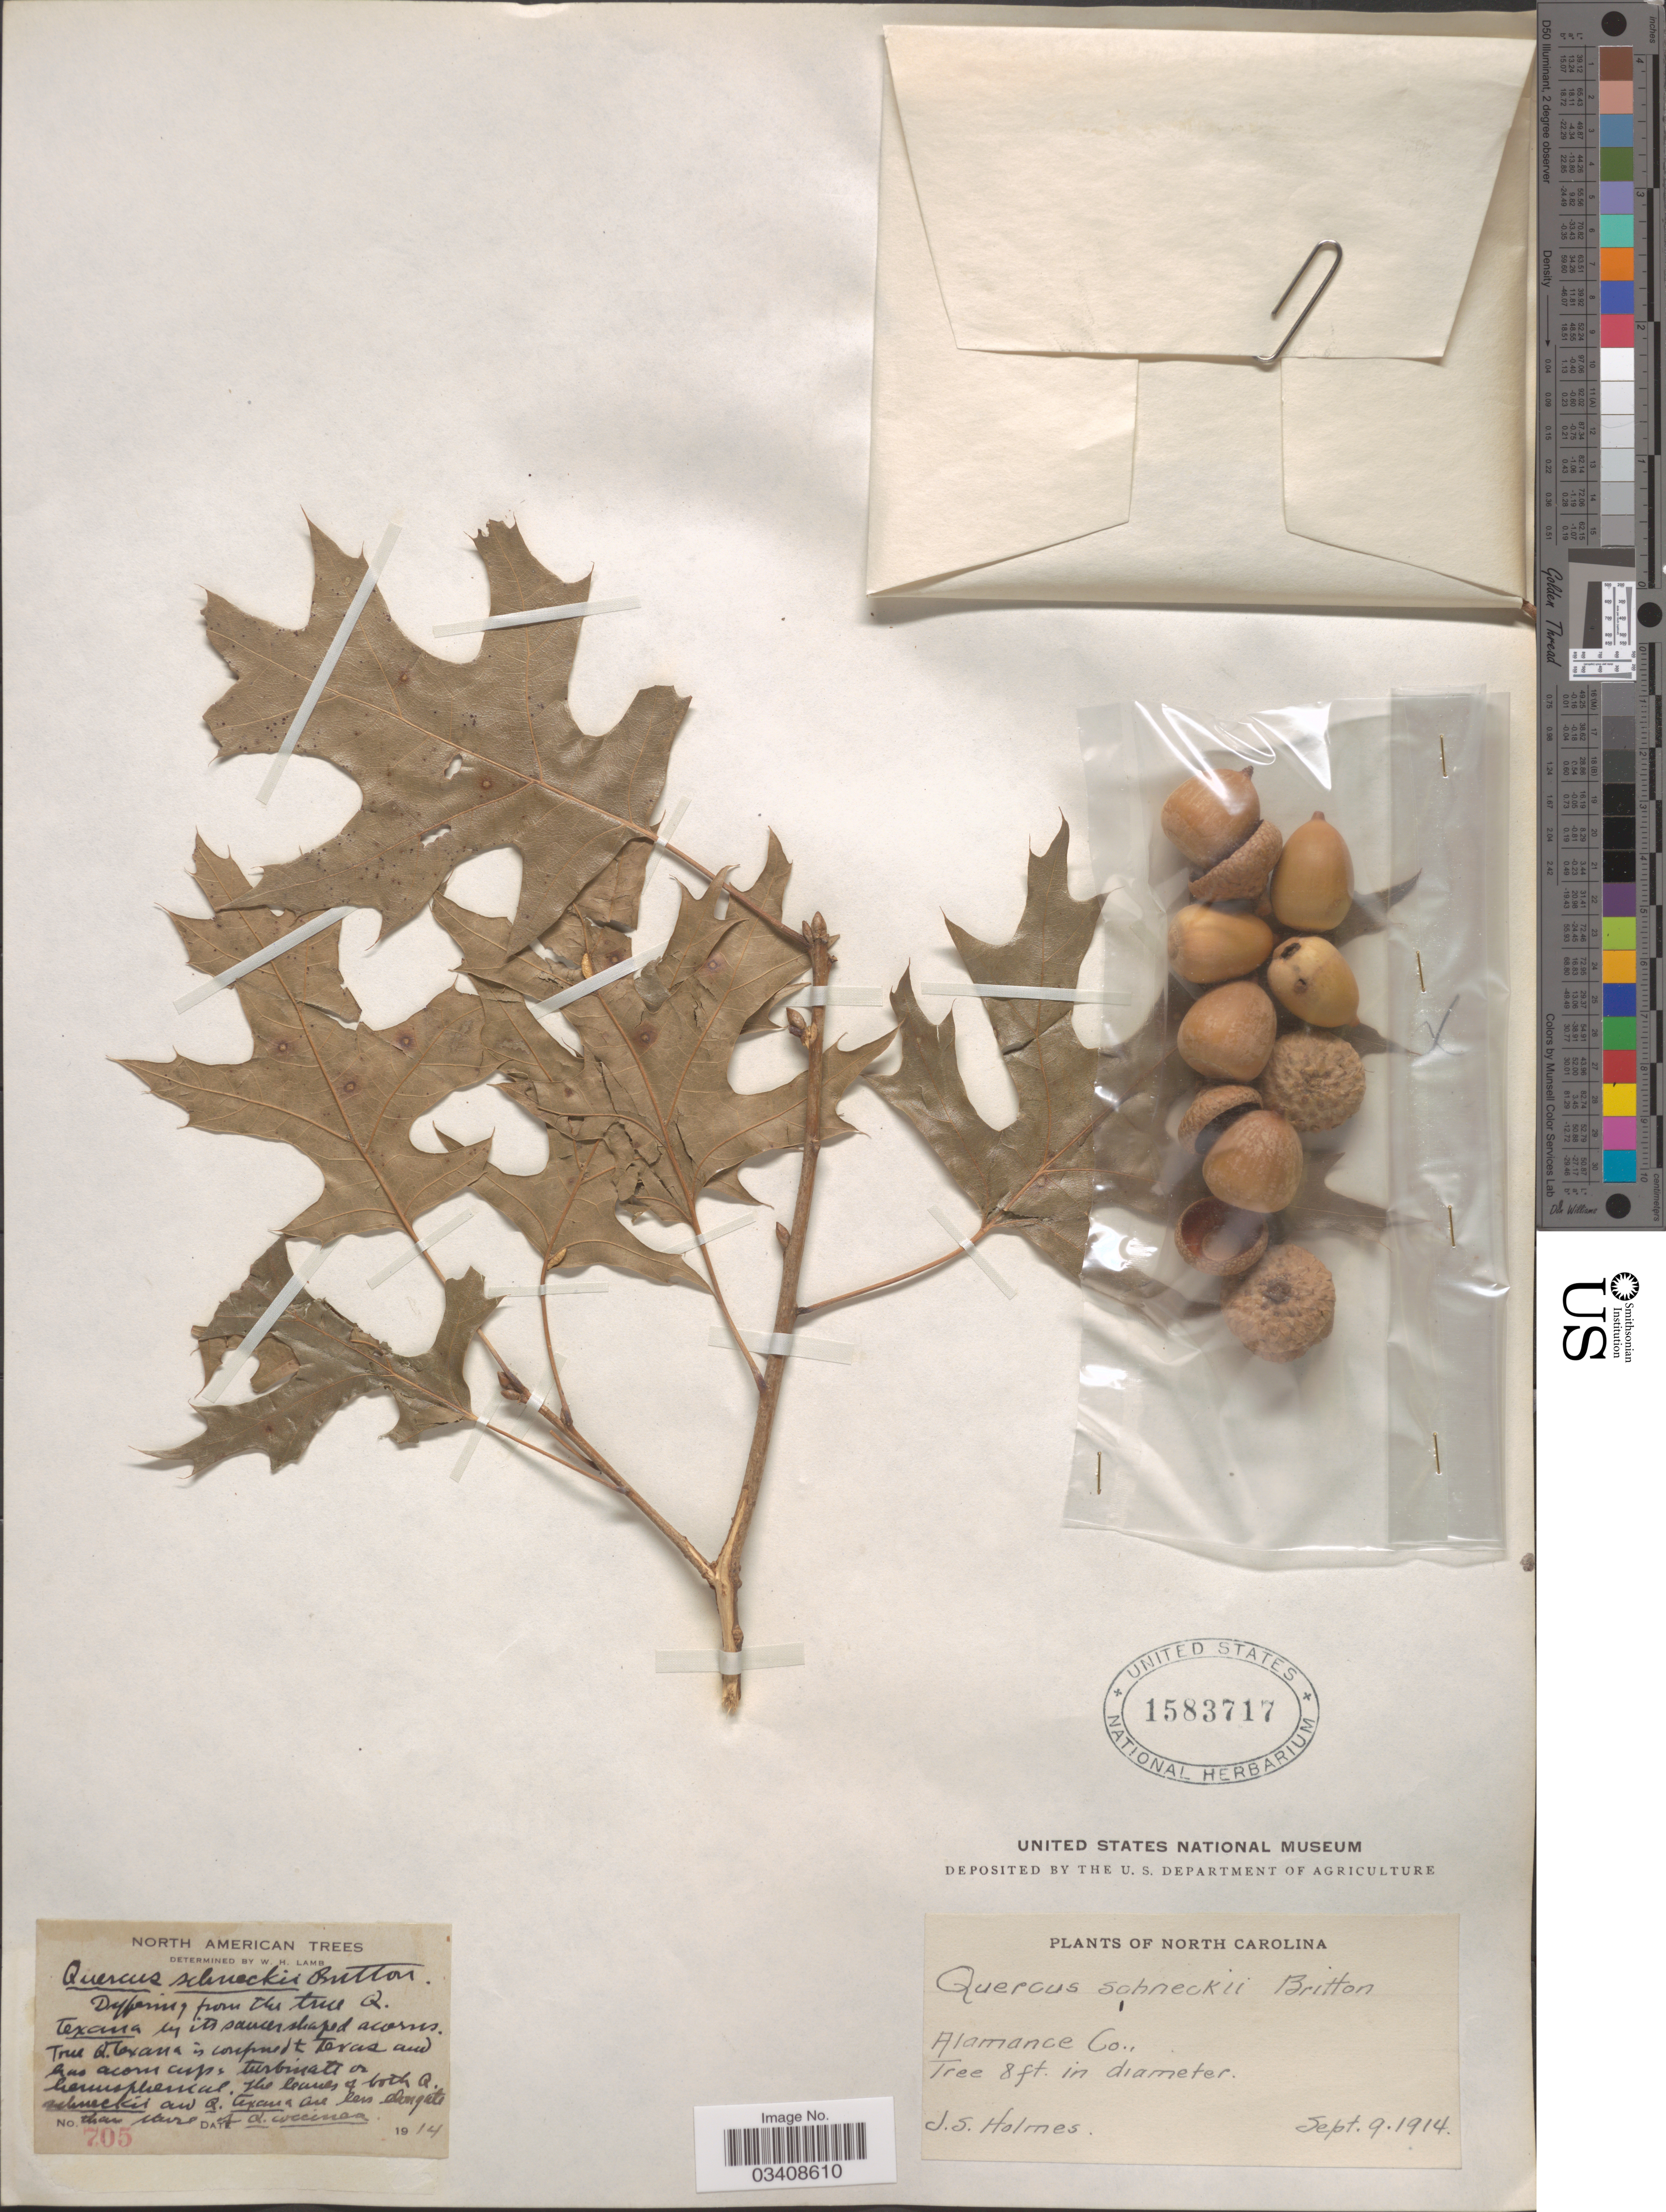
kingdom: Plantae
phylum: Tracheophyta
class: Magnoliopsida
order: Fagales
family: Fagaceae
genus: Quercus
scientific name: Quercus shumardii var. schneckii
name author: (Britton) Sarg.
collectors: J. Holmes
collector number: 705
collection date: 1914-09-09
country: United States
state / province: North Carolina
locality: Alamance Co.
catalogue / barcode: US 1583717